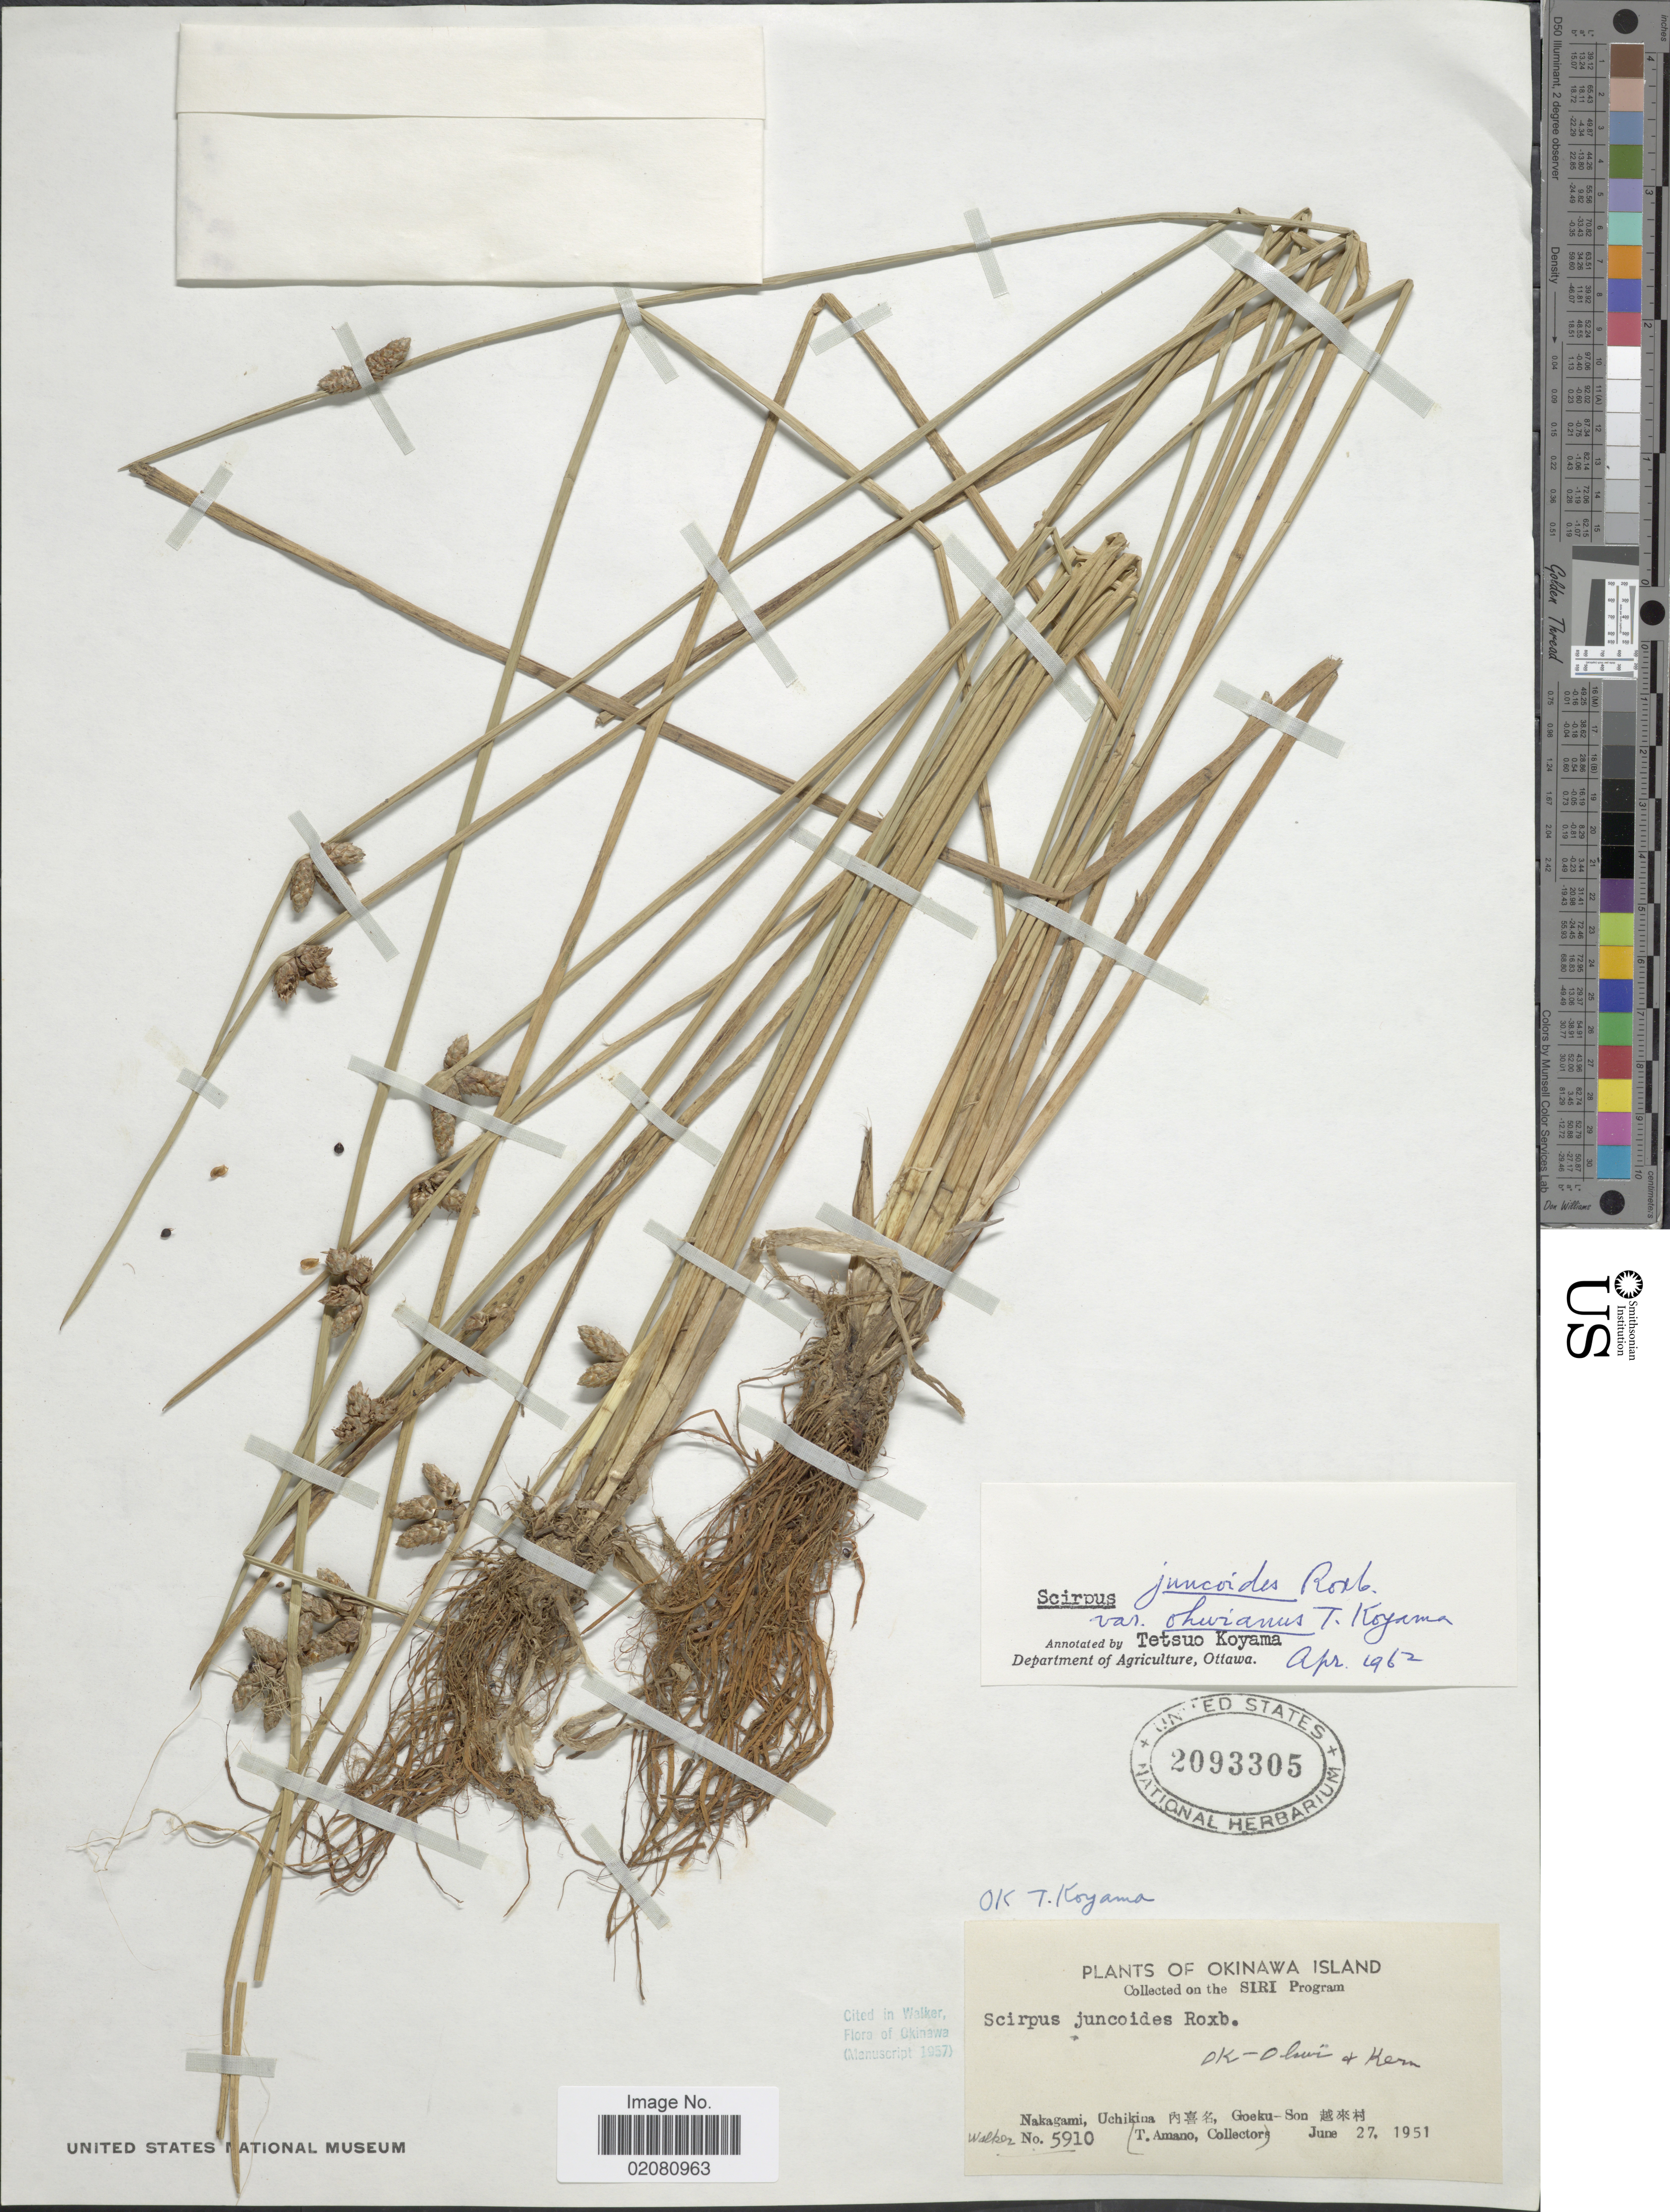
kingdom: Plantae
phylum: Tracheophyta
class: Liliopsida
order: Poales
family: Cyperaceae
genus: Schoenoplectus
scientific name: Schoenoplectus juncoides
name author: (Roxb.) Palla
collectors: -. Walker & T. Amano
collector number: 5910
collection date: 1951-06-27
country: Japan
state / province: Okinawa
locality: Okinawa Island Nakagami, Uchikina [Foreign script], Goeku-Son [Foreign script]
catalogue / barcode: US 2093305